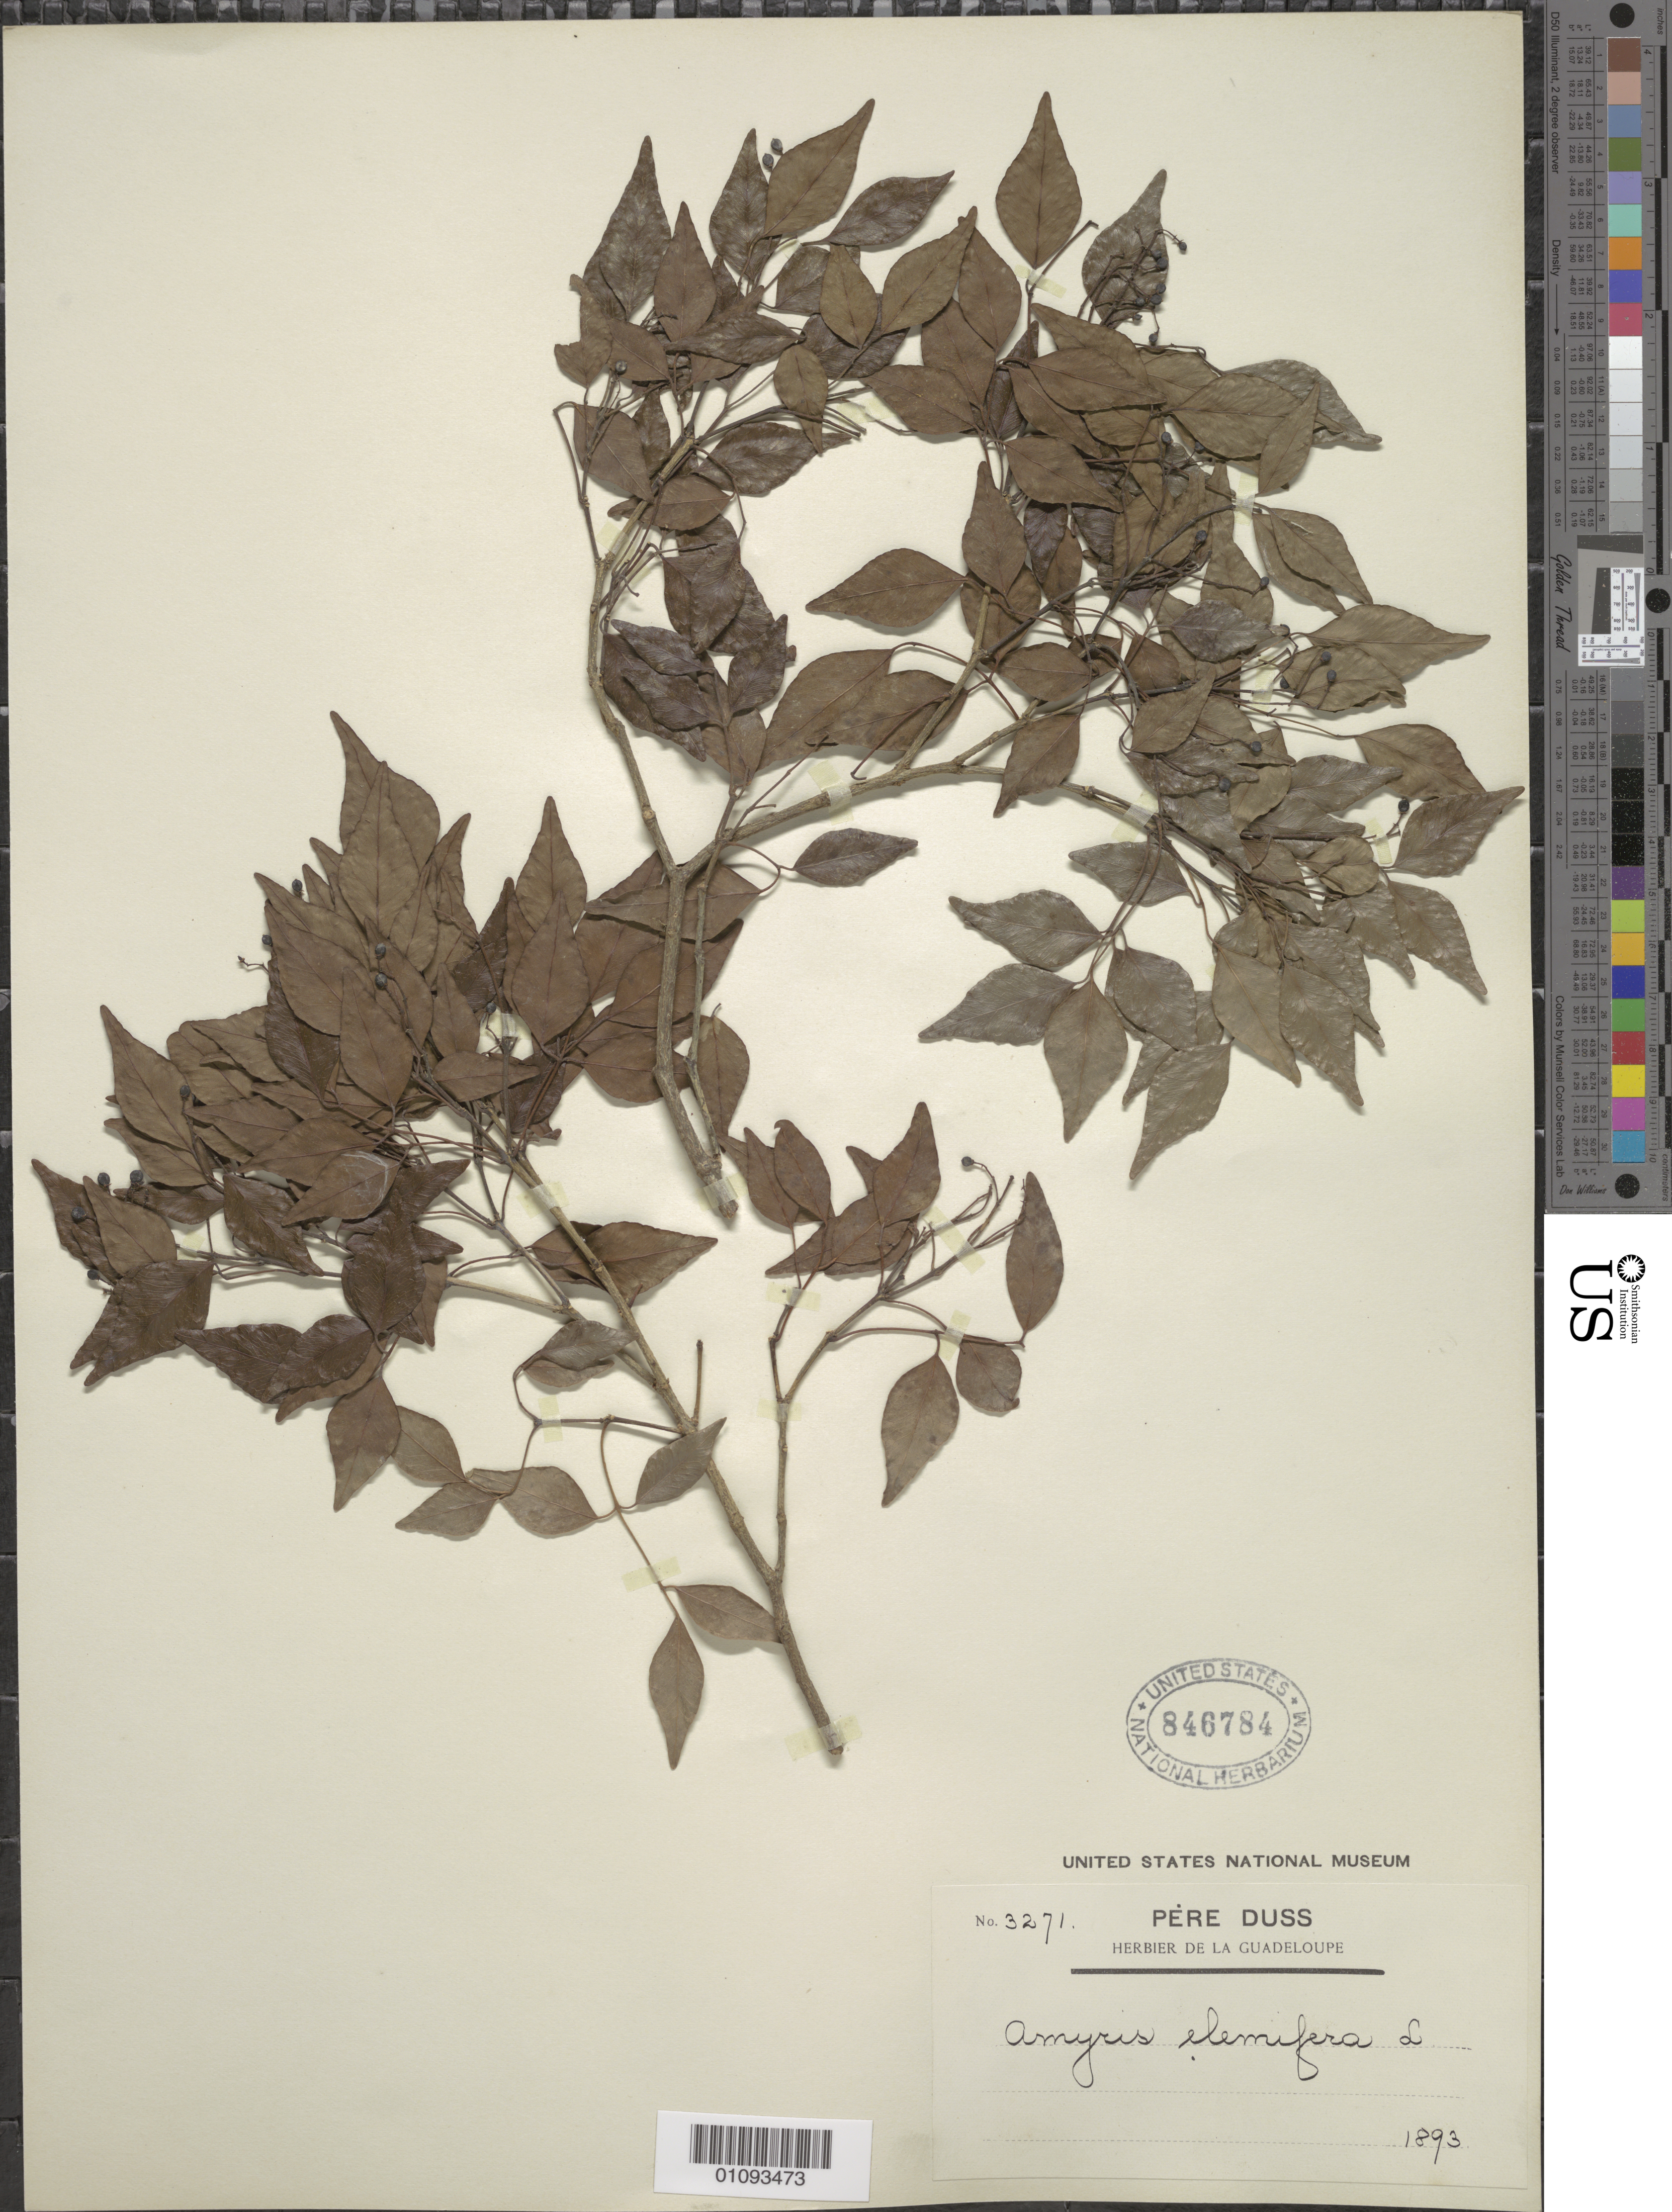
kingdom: Plantae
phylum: Tracheophyta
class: Magnoliopsida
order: Sapindales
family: Rutaceae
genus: Amyris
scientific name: Amyris elemifera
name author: L.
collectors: Père Duss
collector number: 3271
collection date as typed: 1893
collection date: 1893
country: Guadeloupe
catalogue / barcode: US 846784